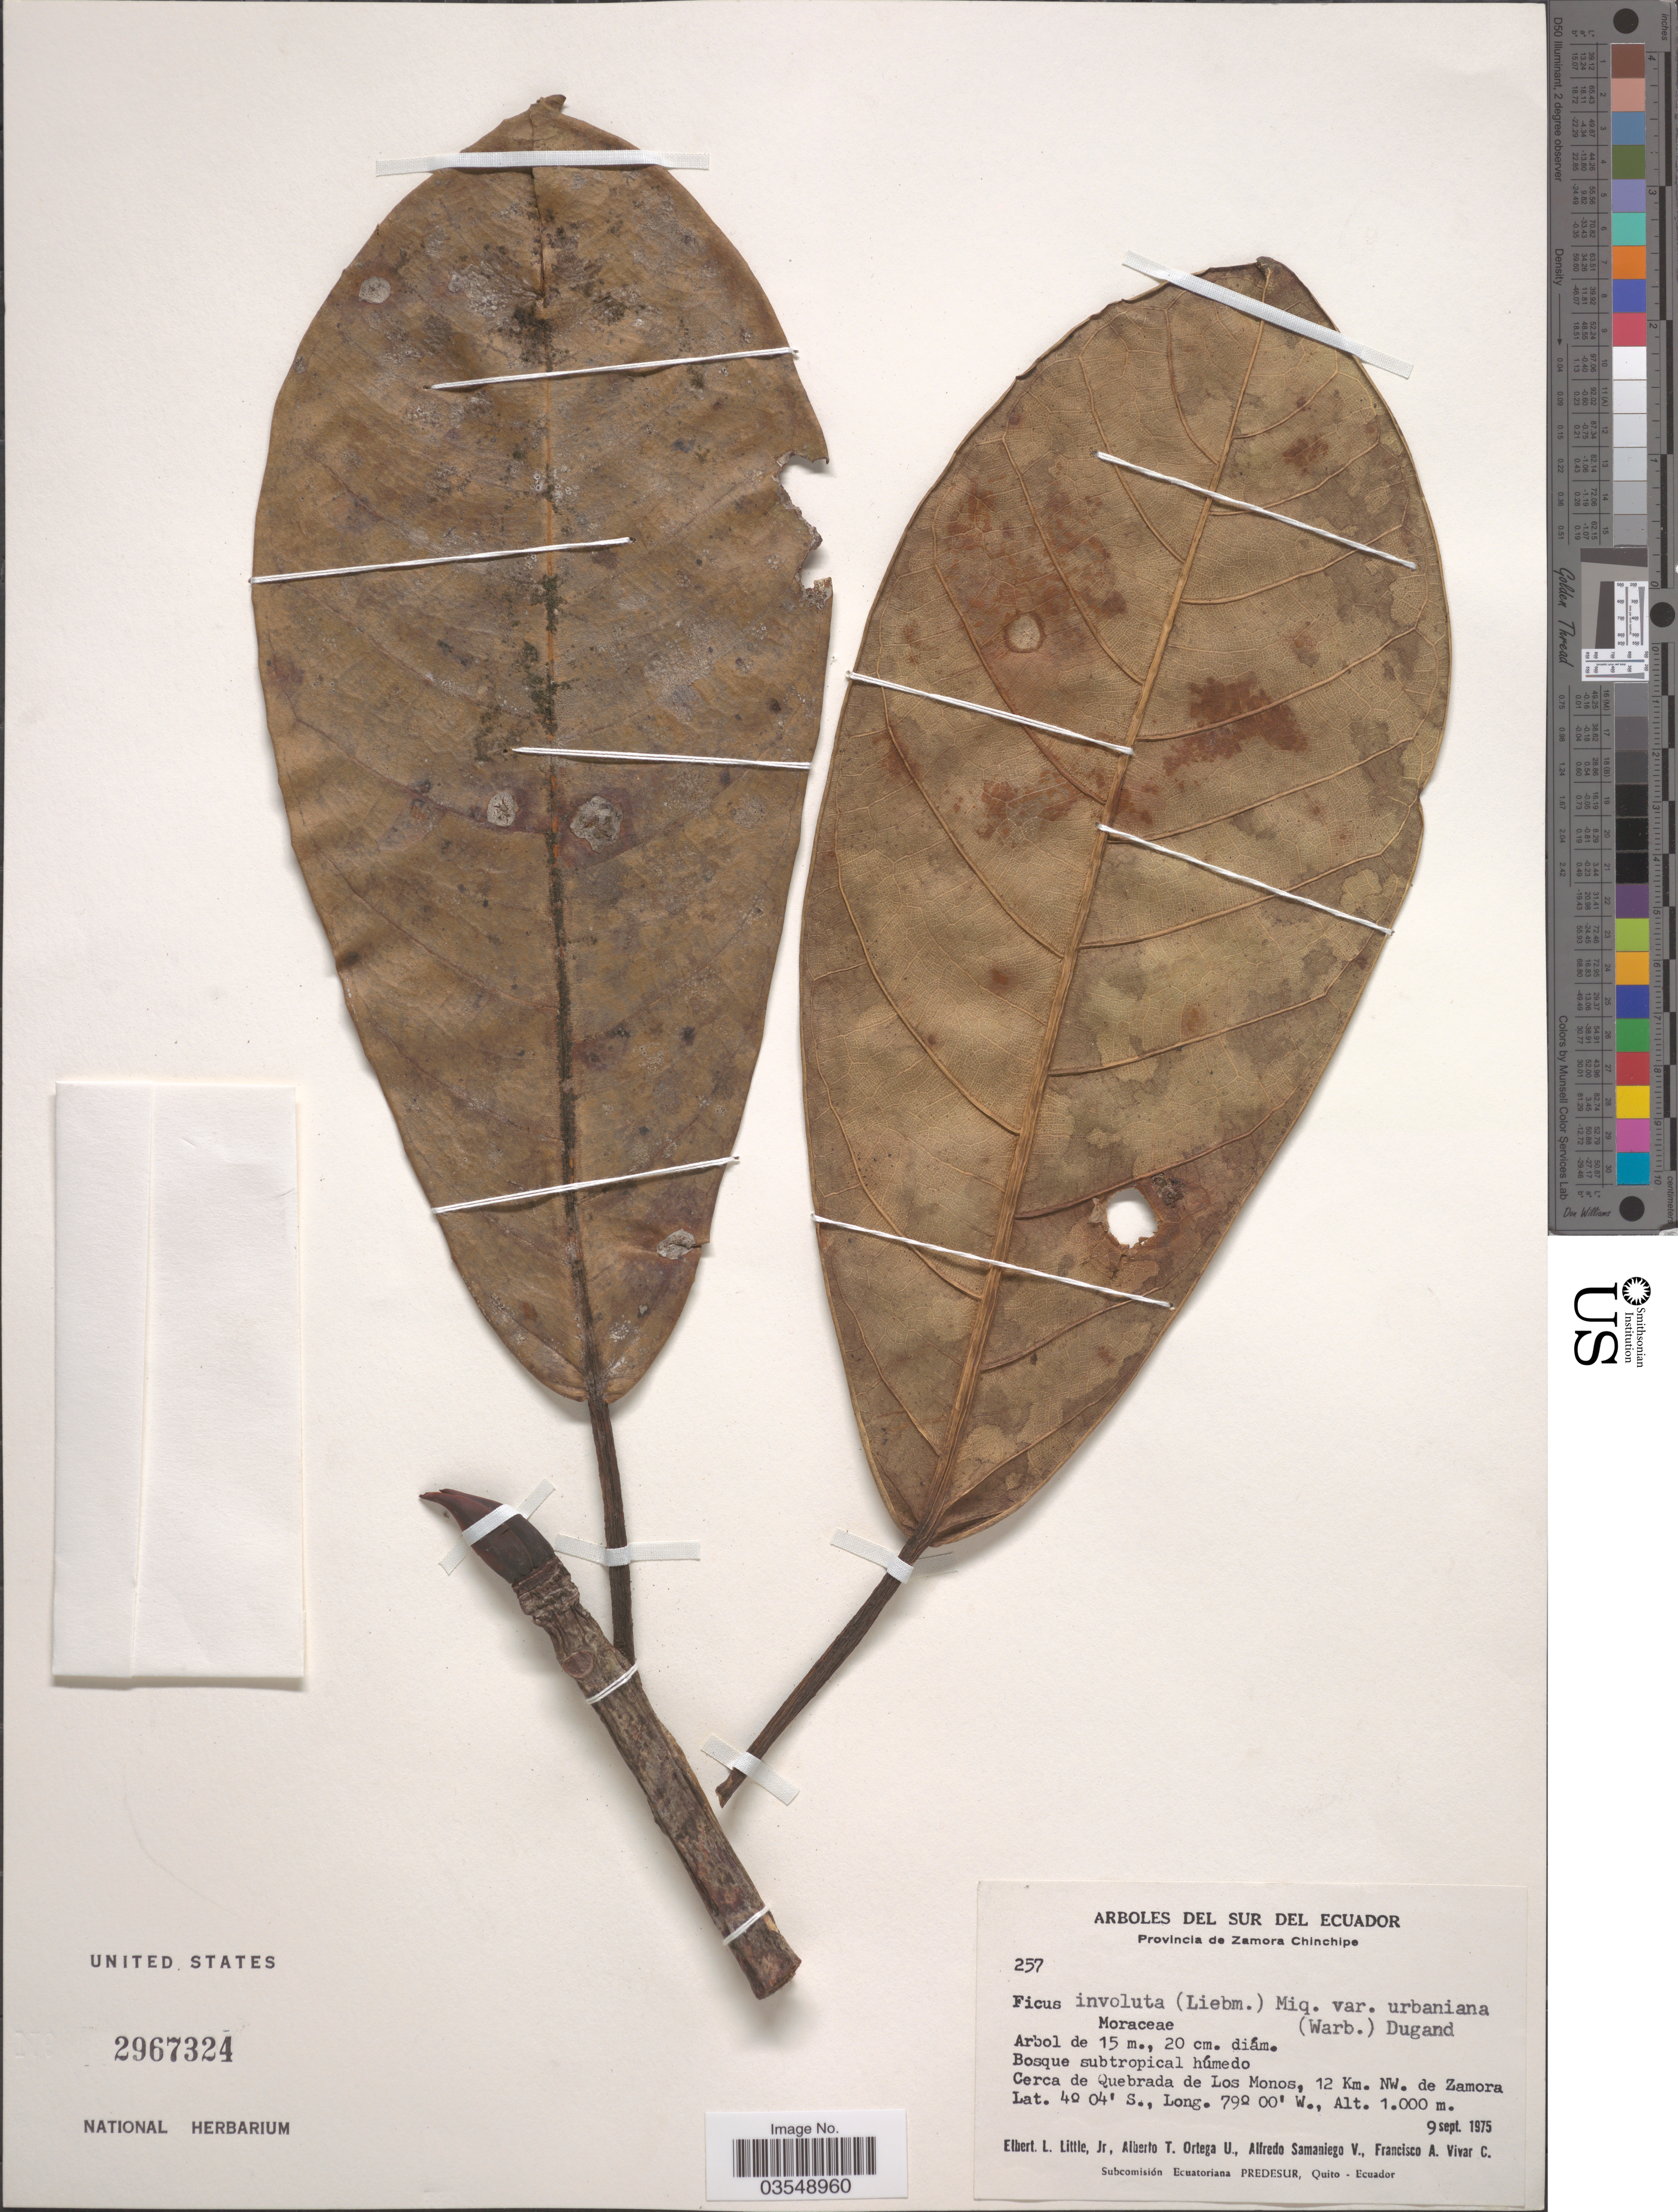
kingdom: Plantae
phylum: Tracheophyta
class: Magnoliopsida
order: Rosales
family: Moraceae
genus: Ficus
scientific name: Ficus obtusifolia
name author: Kunth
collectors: E. L. Little, A. T. Ortega U., A. V. Samaniego & F. A. Vivar C.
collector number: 257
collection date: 1975-09-09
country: Ecuador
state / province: Zamora-Chinchipe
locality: Del Sur del Ecuador. Cerca de Quebrada de Los Monos, 12 Km. NW. de Zamora.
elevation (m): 1000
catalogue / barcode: US 2967324